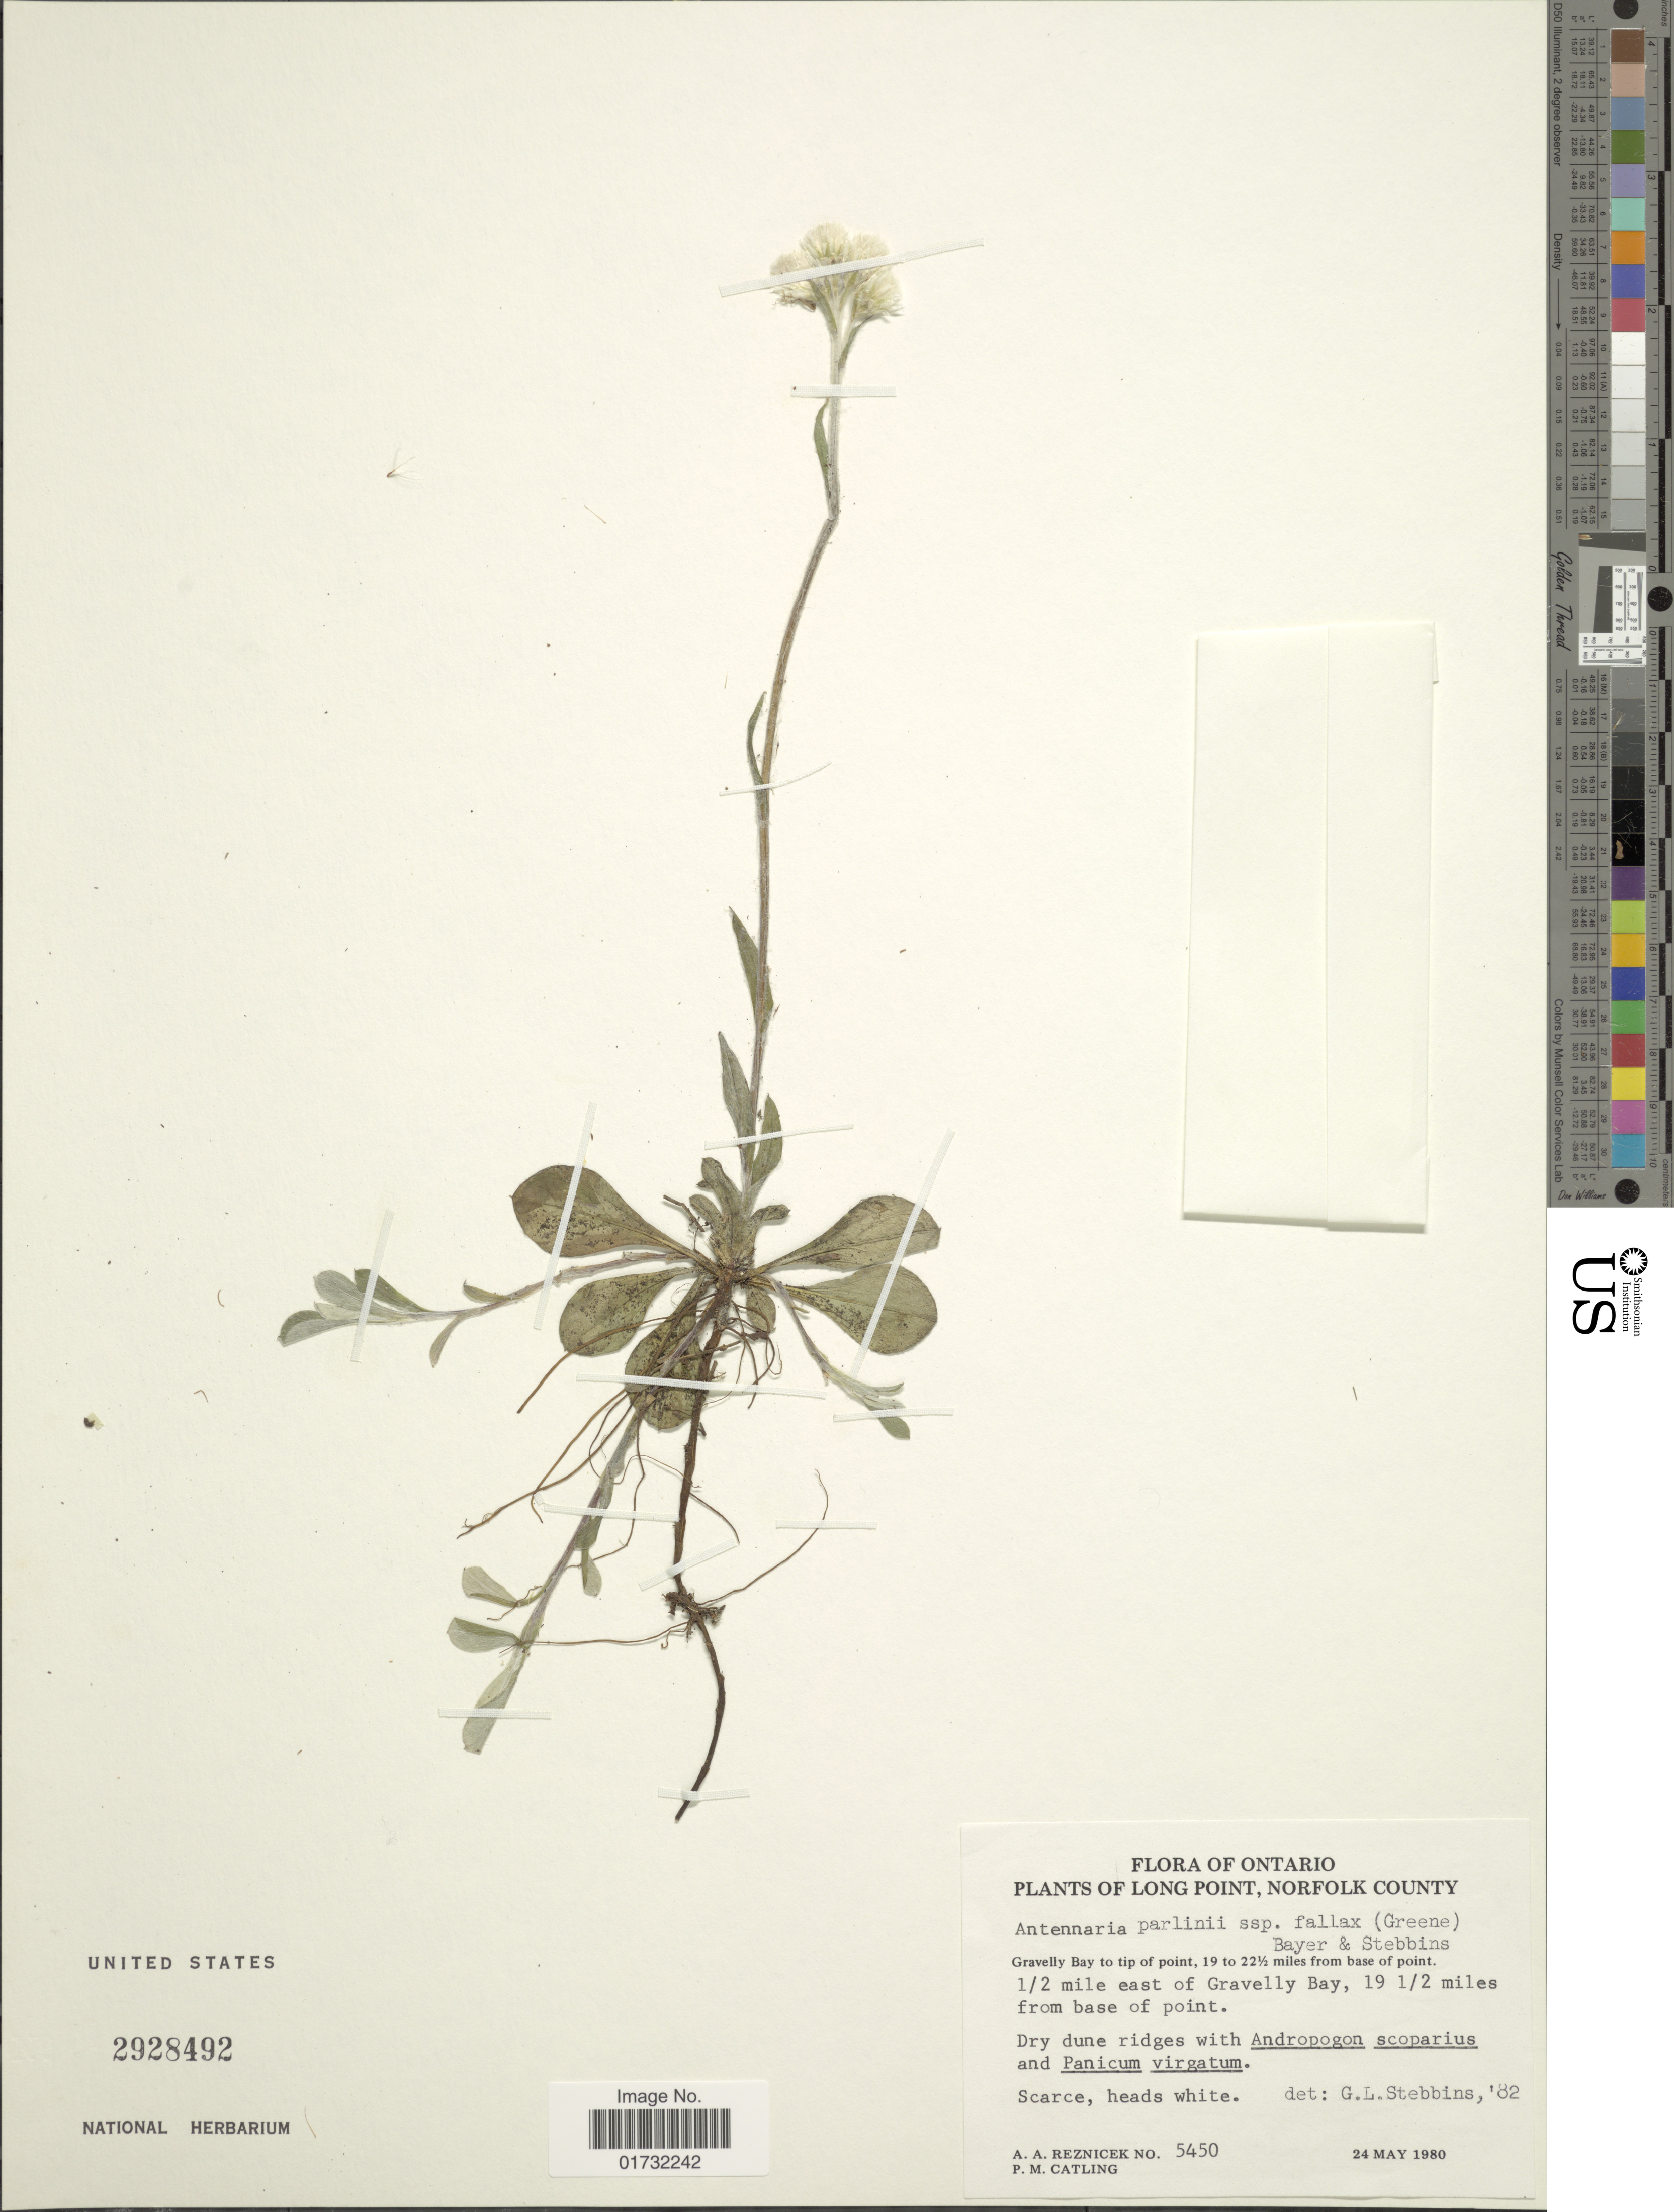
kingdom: Plantae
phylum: Tracheophyta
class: Magnoliopsida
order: Asterales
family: Asteraceae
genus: Antennaria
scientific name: Antennaria parlinii subsp. fallax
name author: (Greene) R.J. Bayer & Stebbins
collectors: A. A. Reznicek & P. M. Catling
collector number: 5450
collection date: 1980-05-24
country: Canada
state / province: Ontario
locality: Long Point, Norfolk County. 1/2 mile east of Gravelly Bay, 19 1/2 miles from base to point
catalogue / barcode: US 2928492